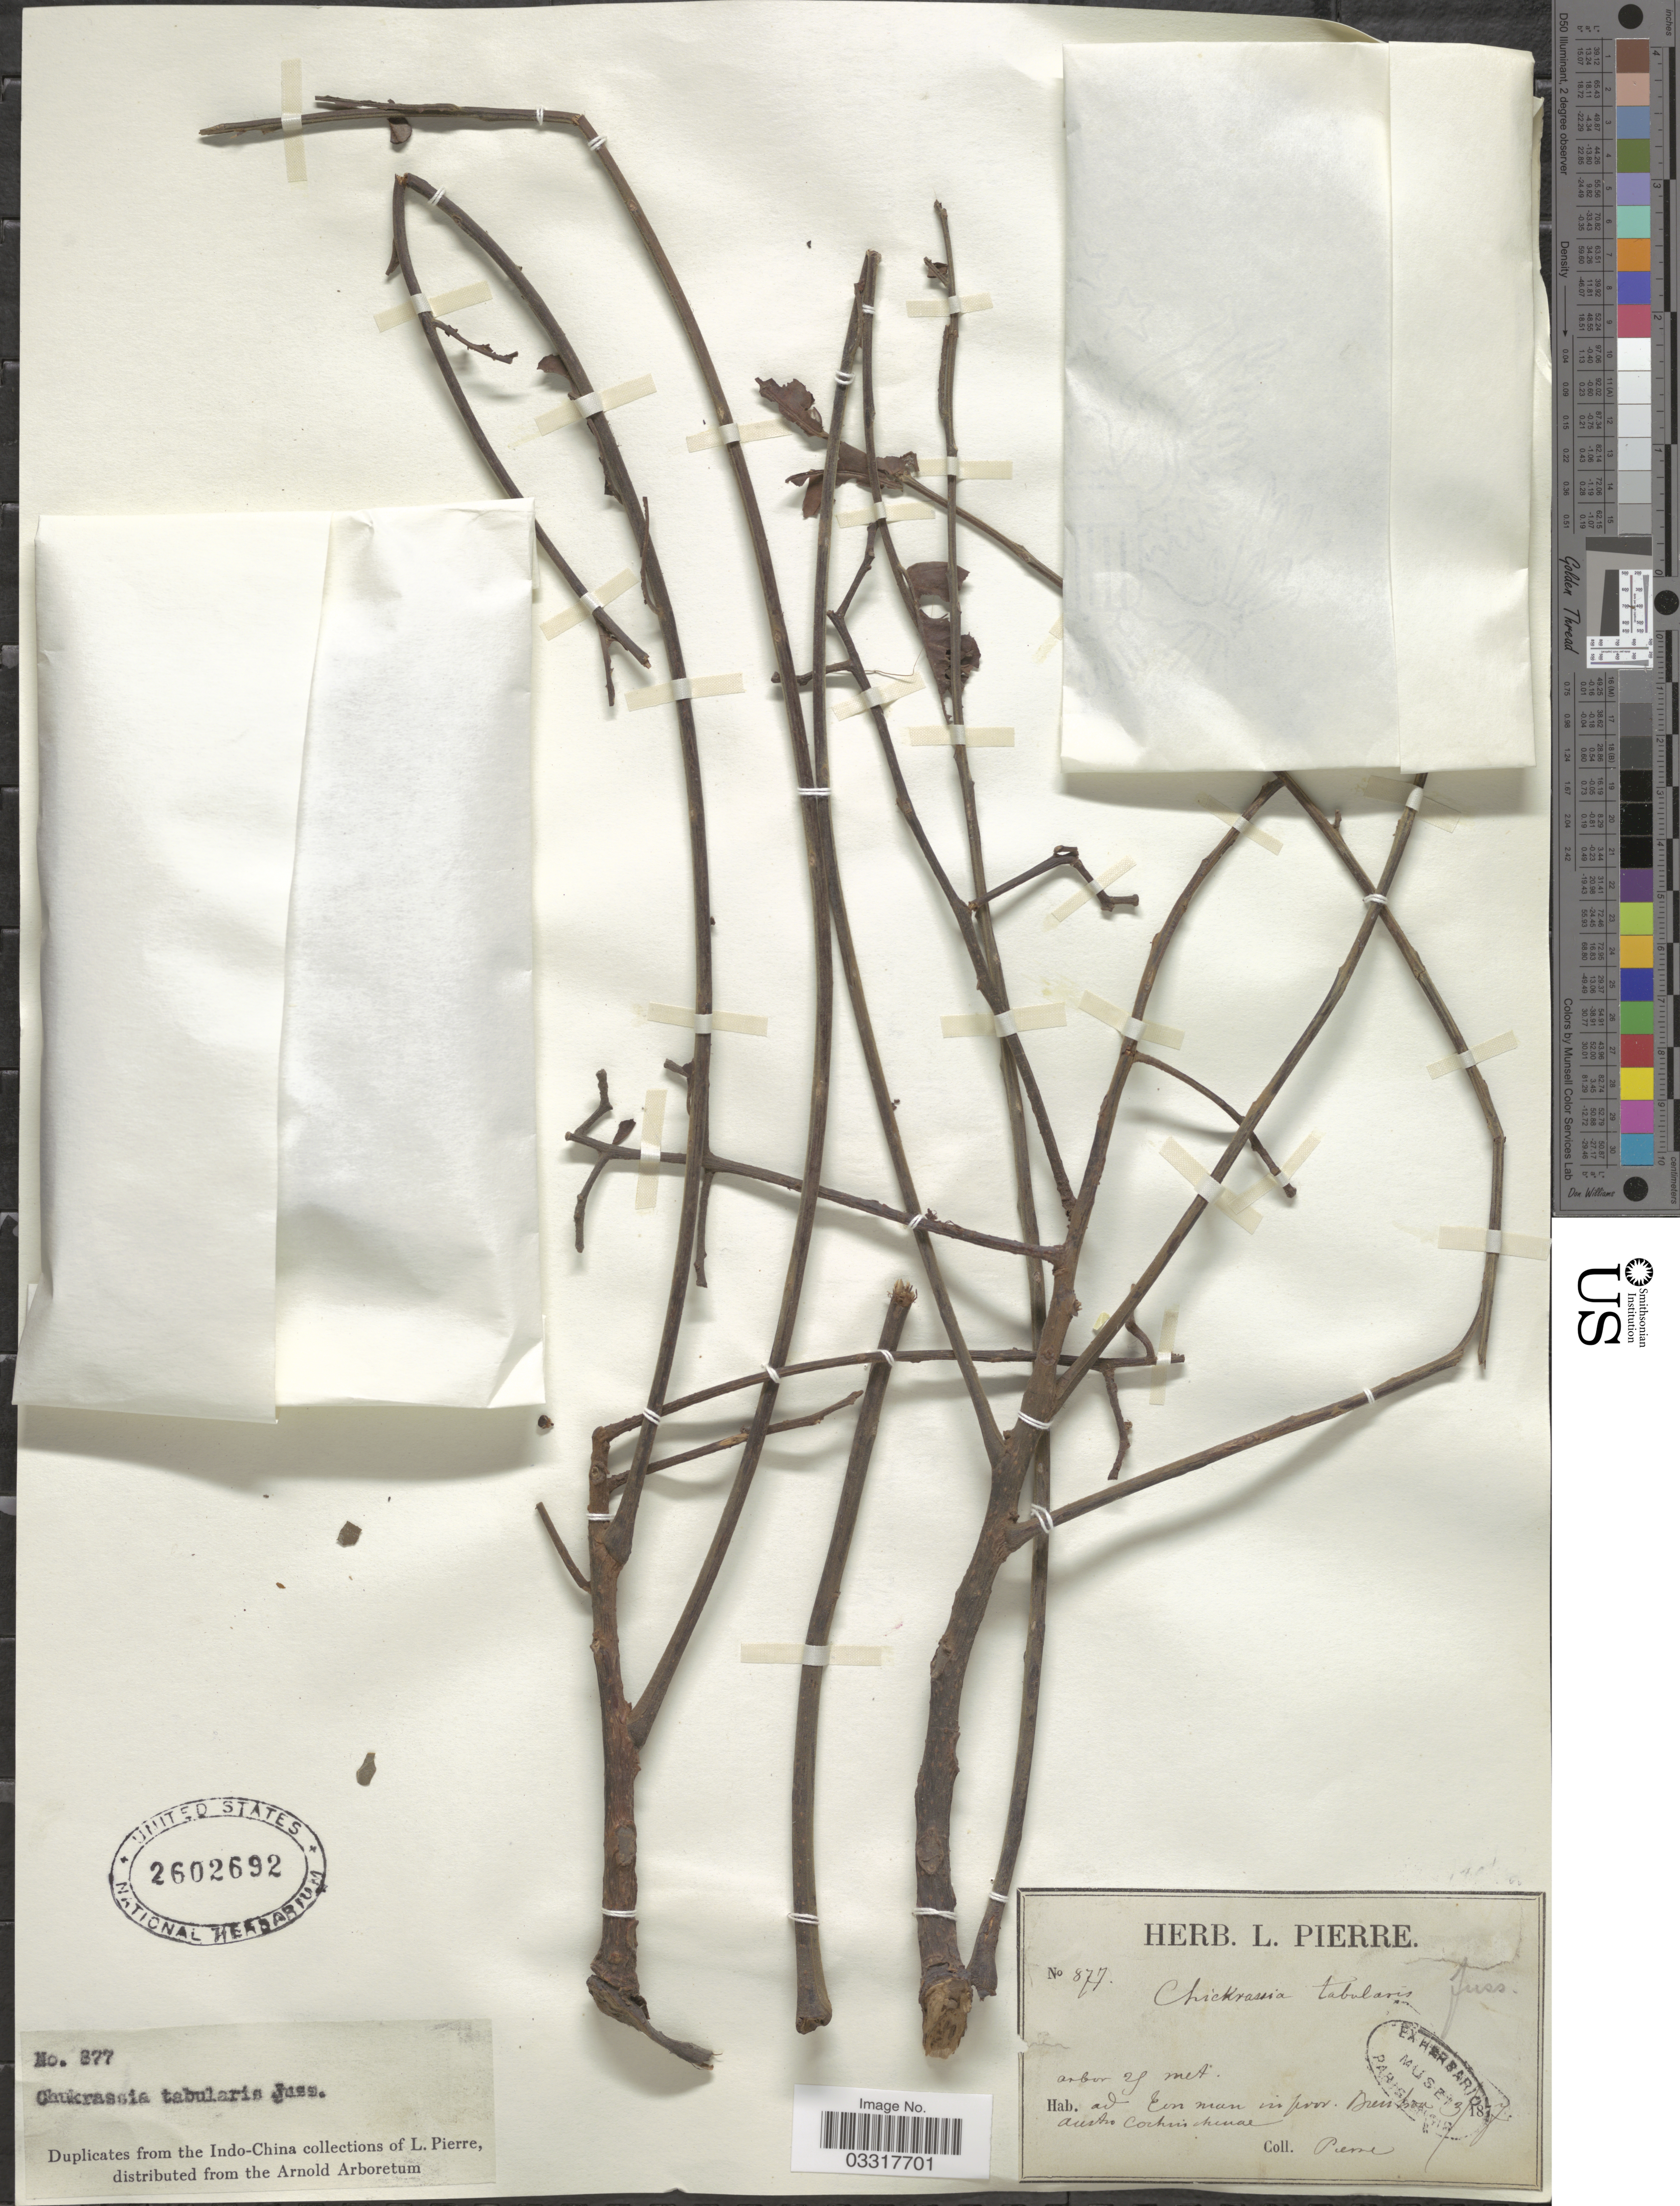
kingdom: Plantae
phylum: Tracheophyta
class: Magnoliopsida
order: Sapindales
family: Meliaceae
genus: Chukrasia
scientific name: Chukrasia tabularis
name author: A. Juss.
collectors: L. Pierre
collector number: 877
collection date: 1877-03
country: Vietnam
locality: Ad Tenman [interpreted] in prov. Bienhoa austro Cochinchinae.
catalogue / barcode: US 2602692